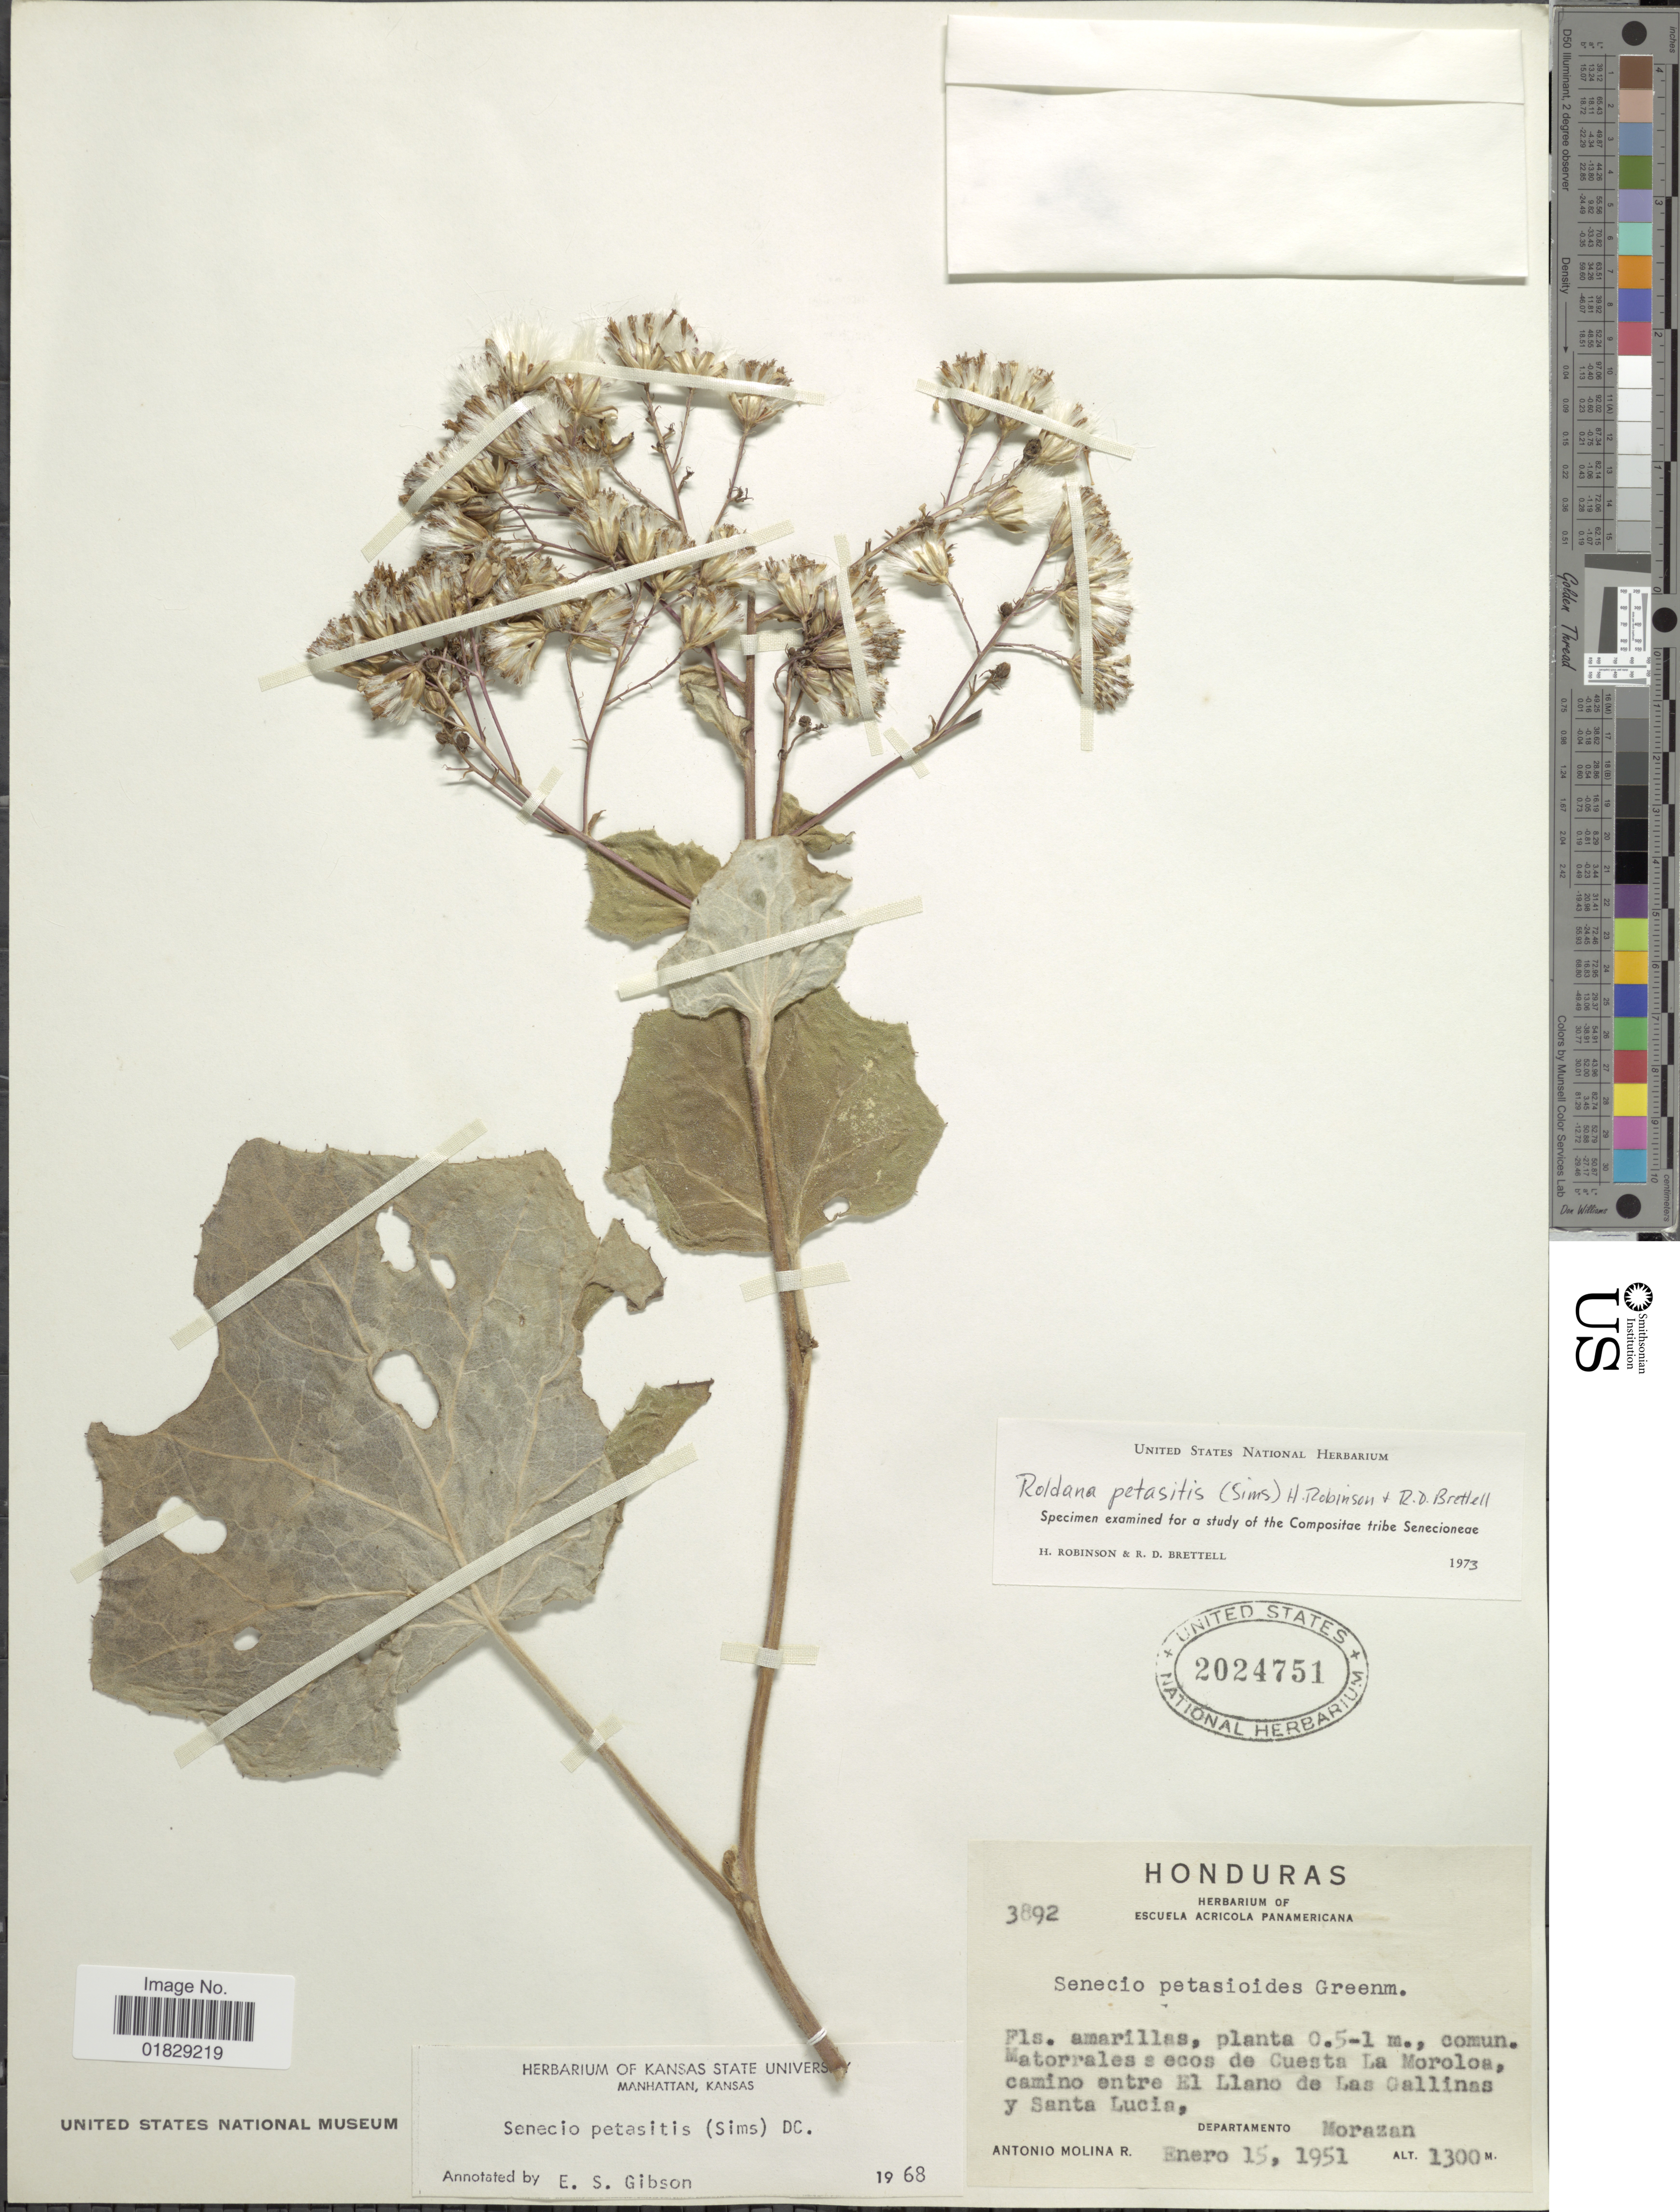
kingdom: Plantae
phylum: Tracheophyta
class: Magnoliopsida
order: Asterales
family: Asteraceae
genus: Roldana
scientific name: Roldana petasitis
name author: (Sims) H. Rob. & Brettell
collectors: A. Molina R.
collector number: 3892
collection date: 1951-01-15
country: Honduras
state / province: Fco. Morazán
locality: Matorrales secos de Cuesta La Moroloa, camino entre El Llano de Las Gallinas y Santa Lucia, Departamento Morazan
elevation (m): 1300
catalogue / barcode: US 2024751